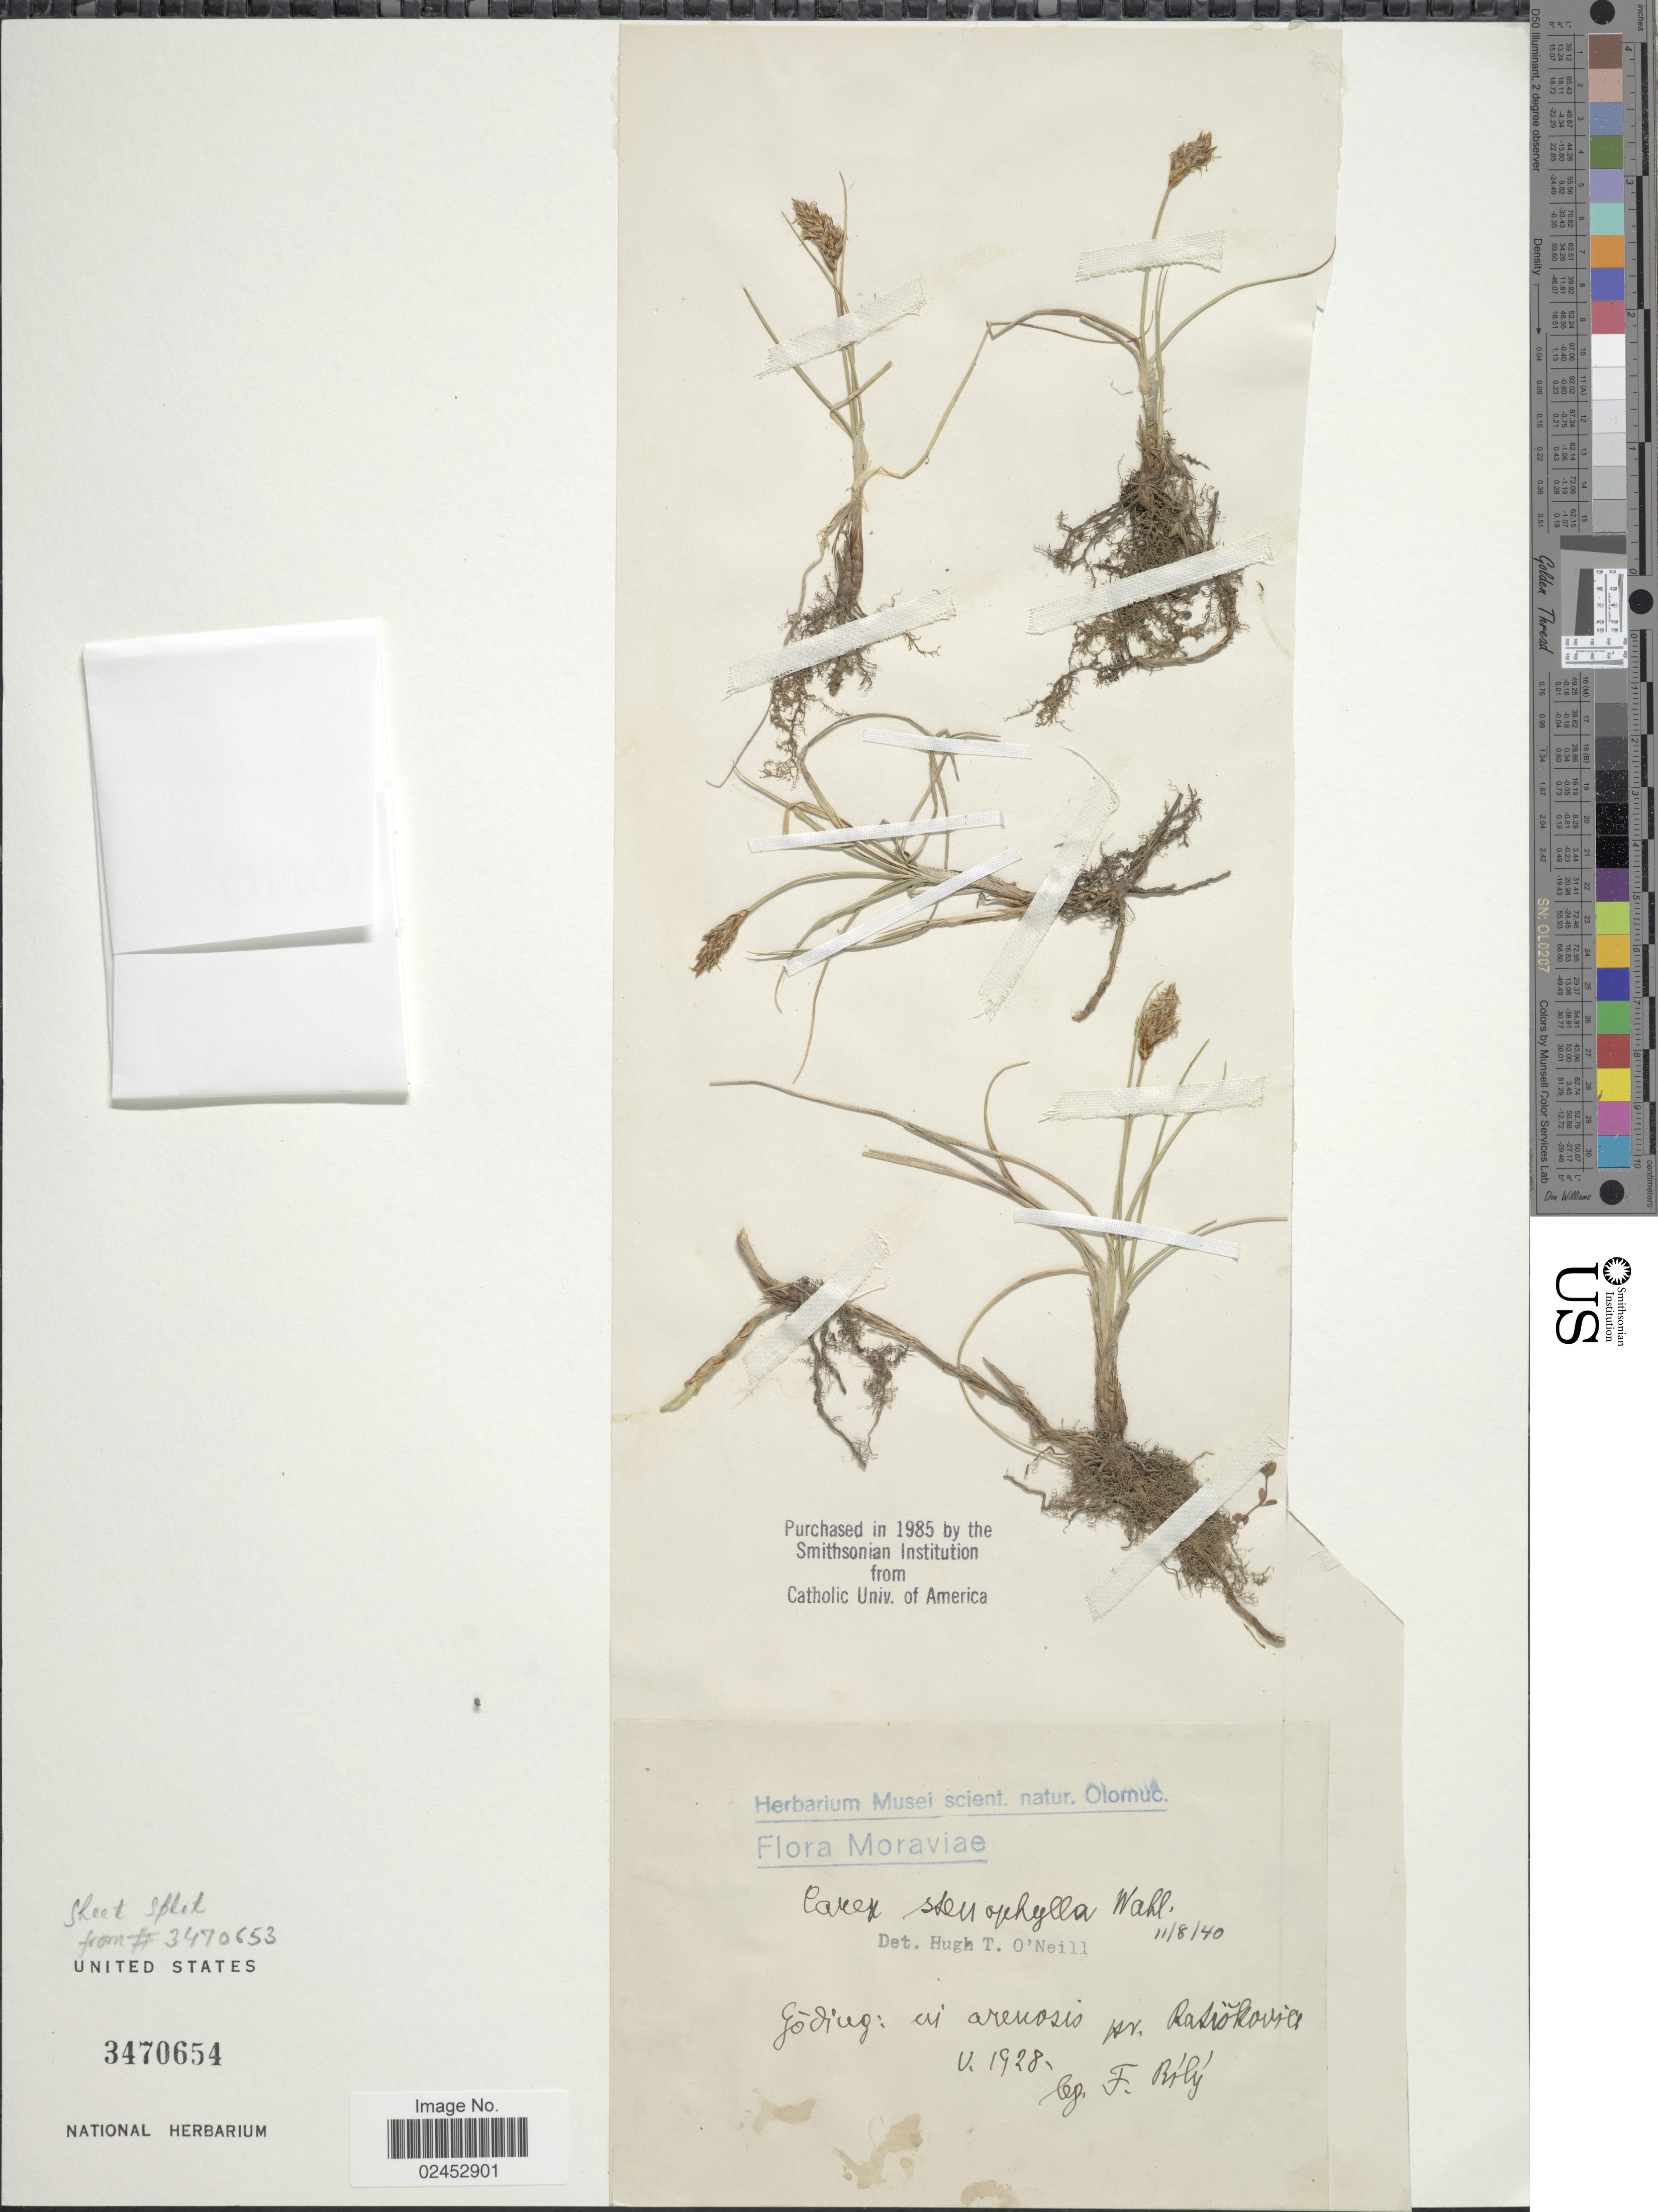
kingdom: Plantae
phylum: Tracheophyta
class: Liliopsida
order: Poales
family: Cyperaceae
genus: Carex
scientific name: Carex stenophylla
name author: Wahlenb.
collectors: J. Bílý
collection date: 1928-05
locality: Moraviae, Godiug: in arenosis pr. Ratiokovia [interpreted]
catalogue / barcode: US 3470654